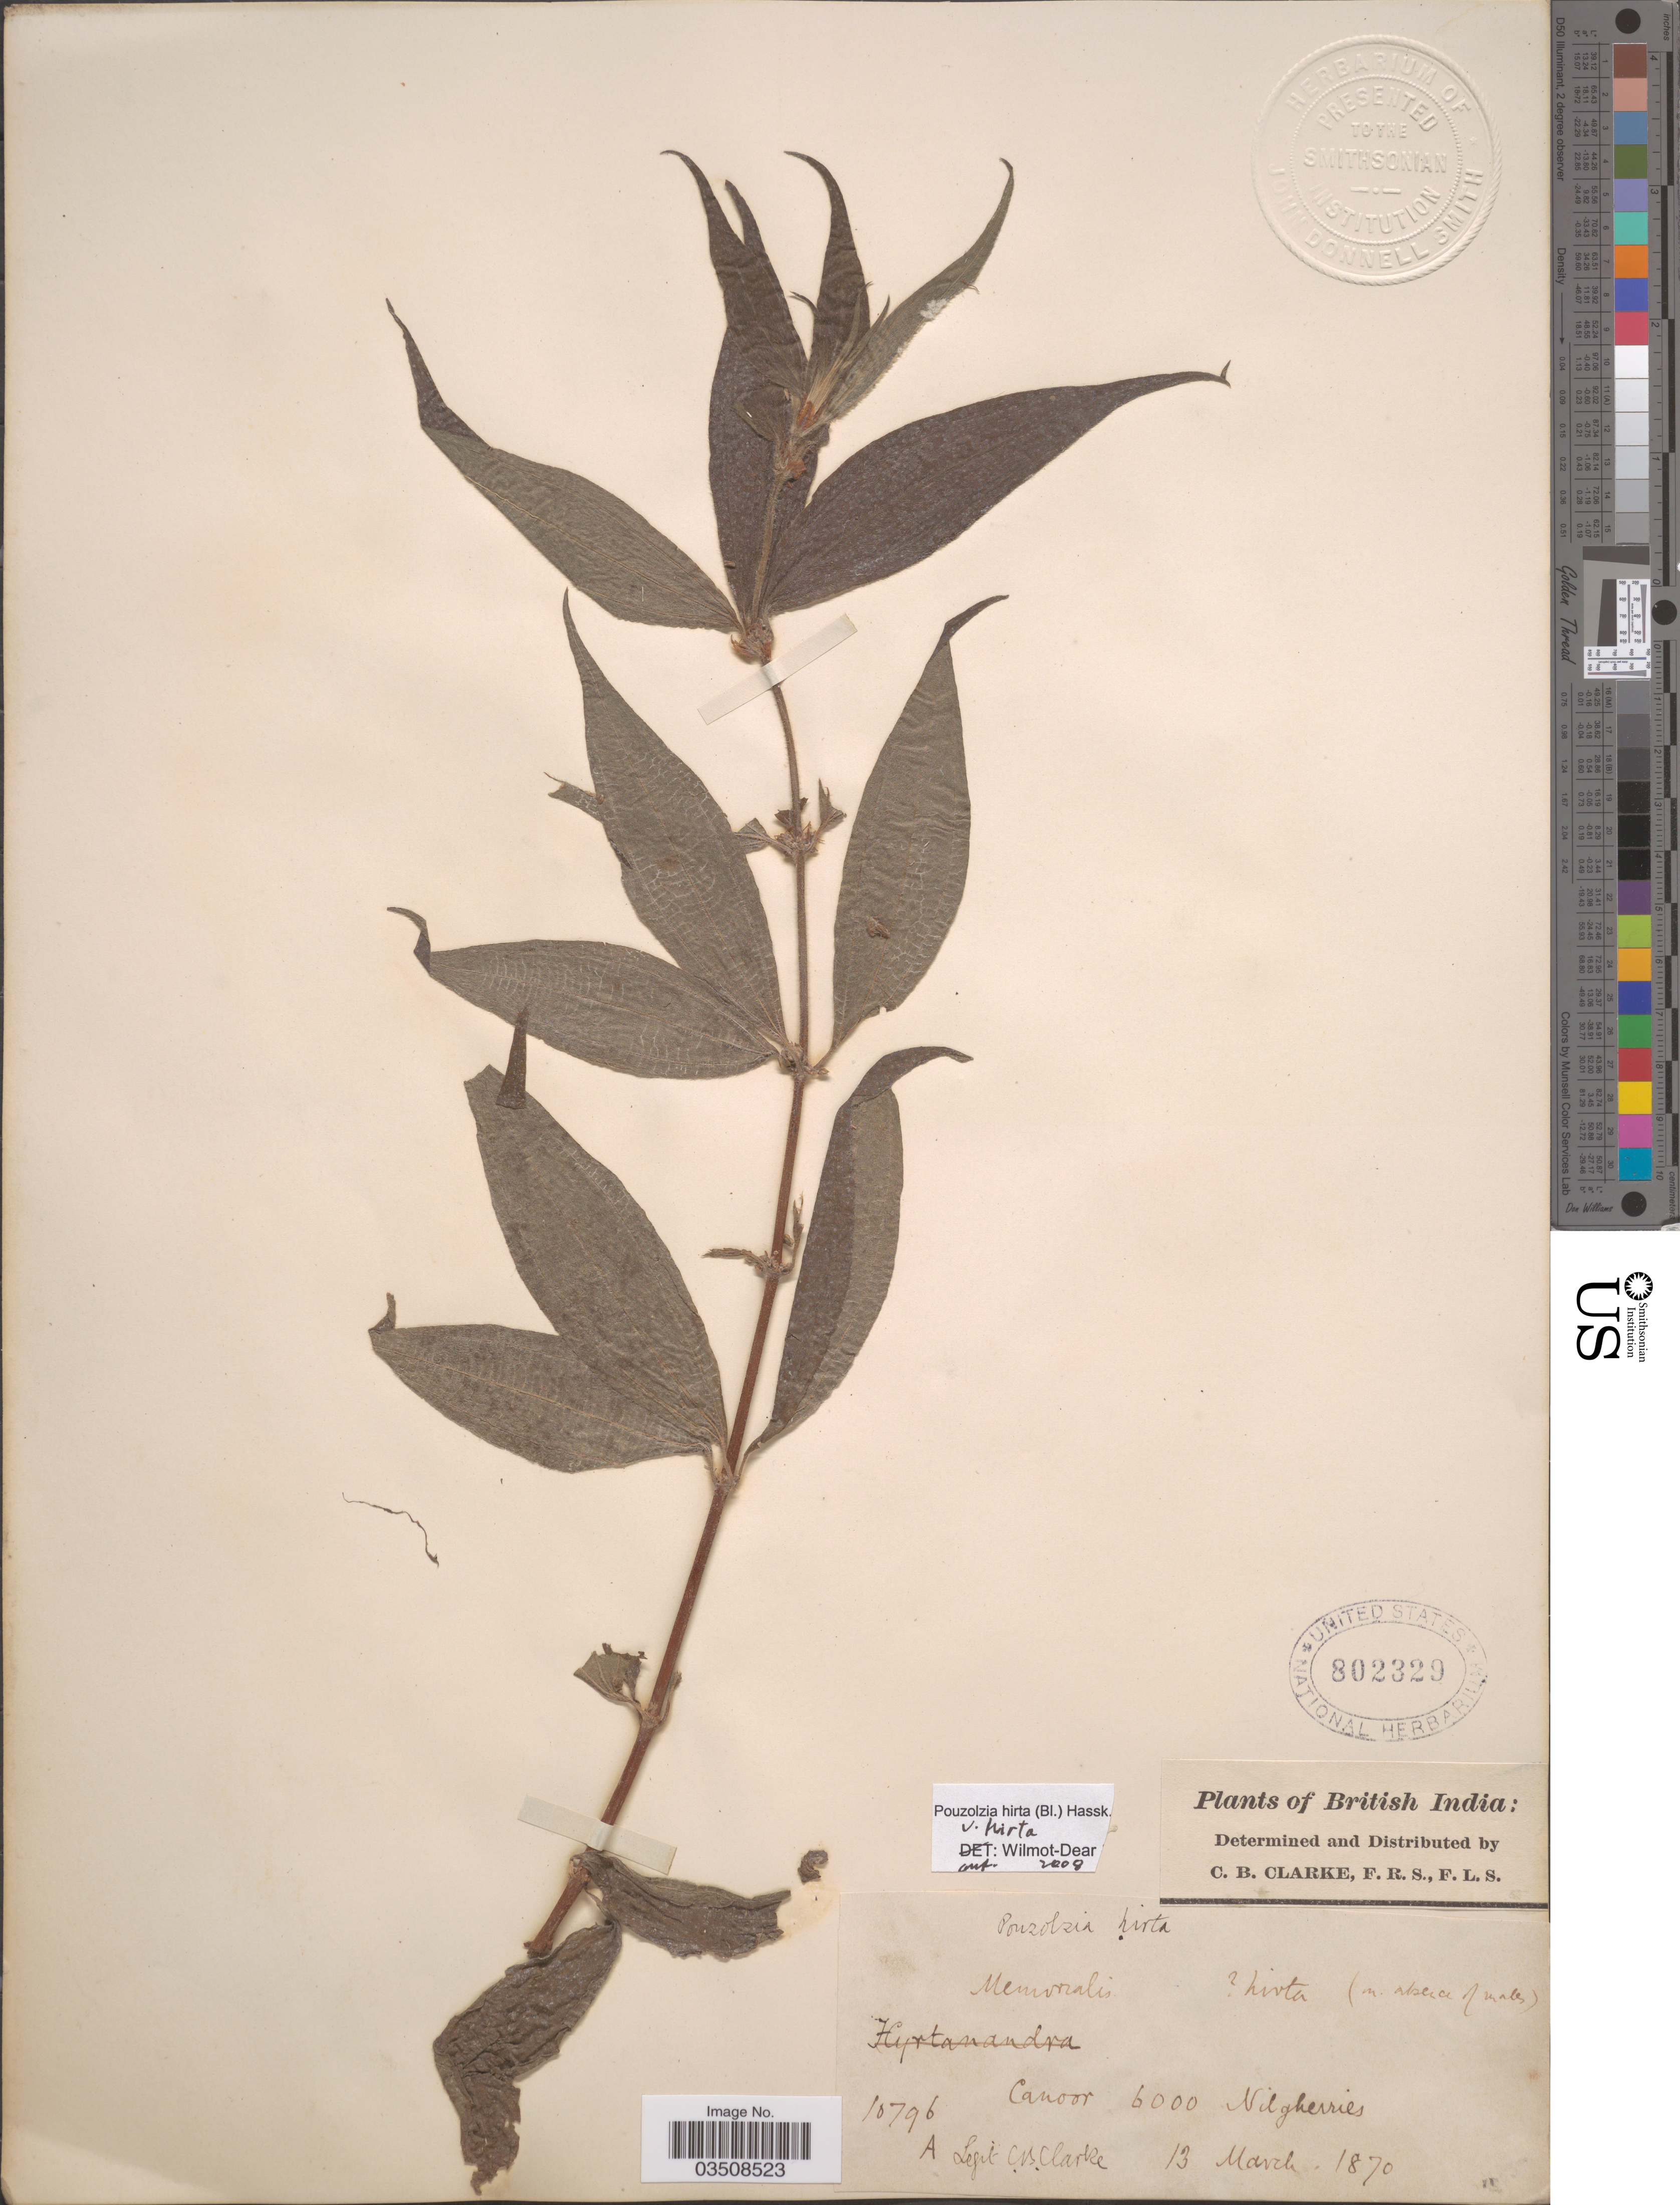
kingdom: Plantae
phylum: Tracheophyta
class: Magnoliopsida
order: Rosales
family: Urticaceae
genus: Gonostegia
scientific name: Gonostegia triandra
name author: (Blume) Miq.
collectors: C. B. Clarke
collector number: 10796 A?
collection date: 1870-03-13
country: India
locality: British India. Canoor. Nilgherries.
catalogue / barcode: US 802329